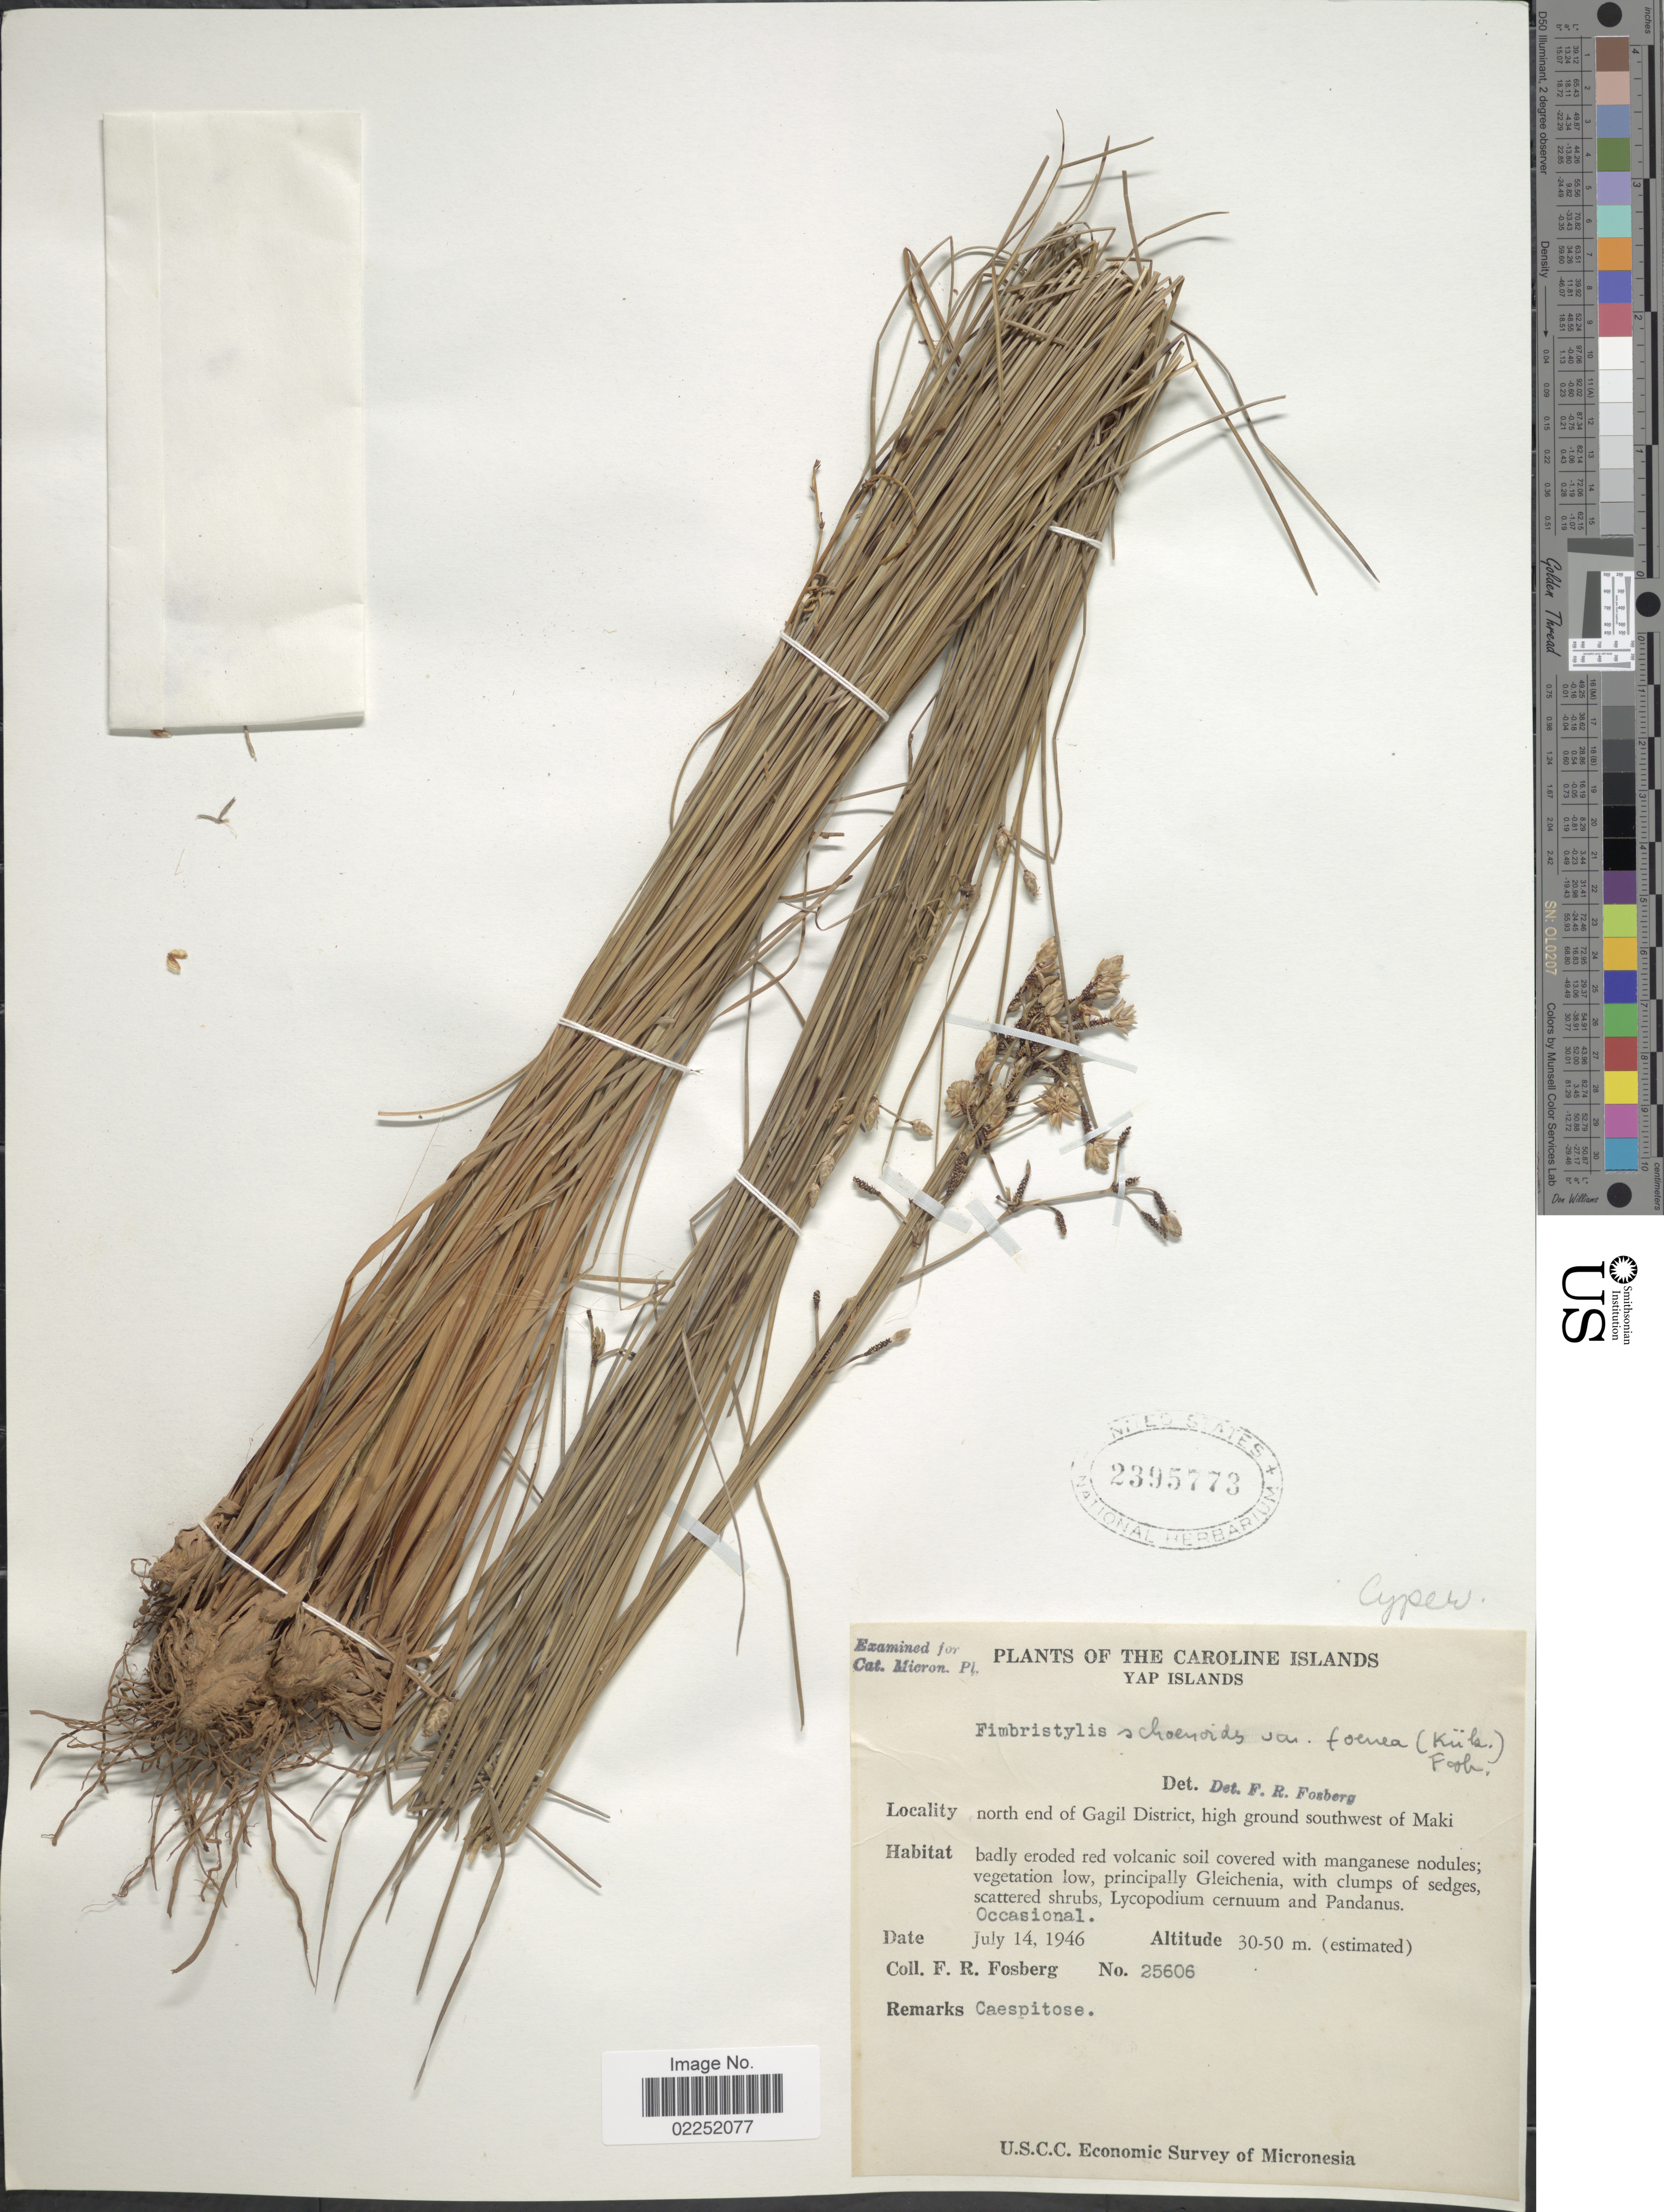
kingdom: Plantae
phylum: Tracheophyta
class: Liliopsida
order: Poales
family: Cyperaceae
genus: Fimbristylis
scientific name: Fimbristylis tristachya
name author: R. Br.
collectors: F. R. Fosberg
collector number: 25606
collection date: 1946-07-14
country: Micronesia, Federated States of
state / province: Yap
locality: The Caroline Islands, Yap Islands, north end of Gagil District, high ground southwest of Maki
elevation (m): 30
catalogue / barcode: US 2395773